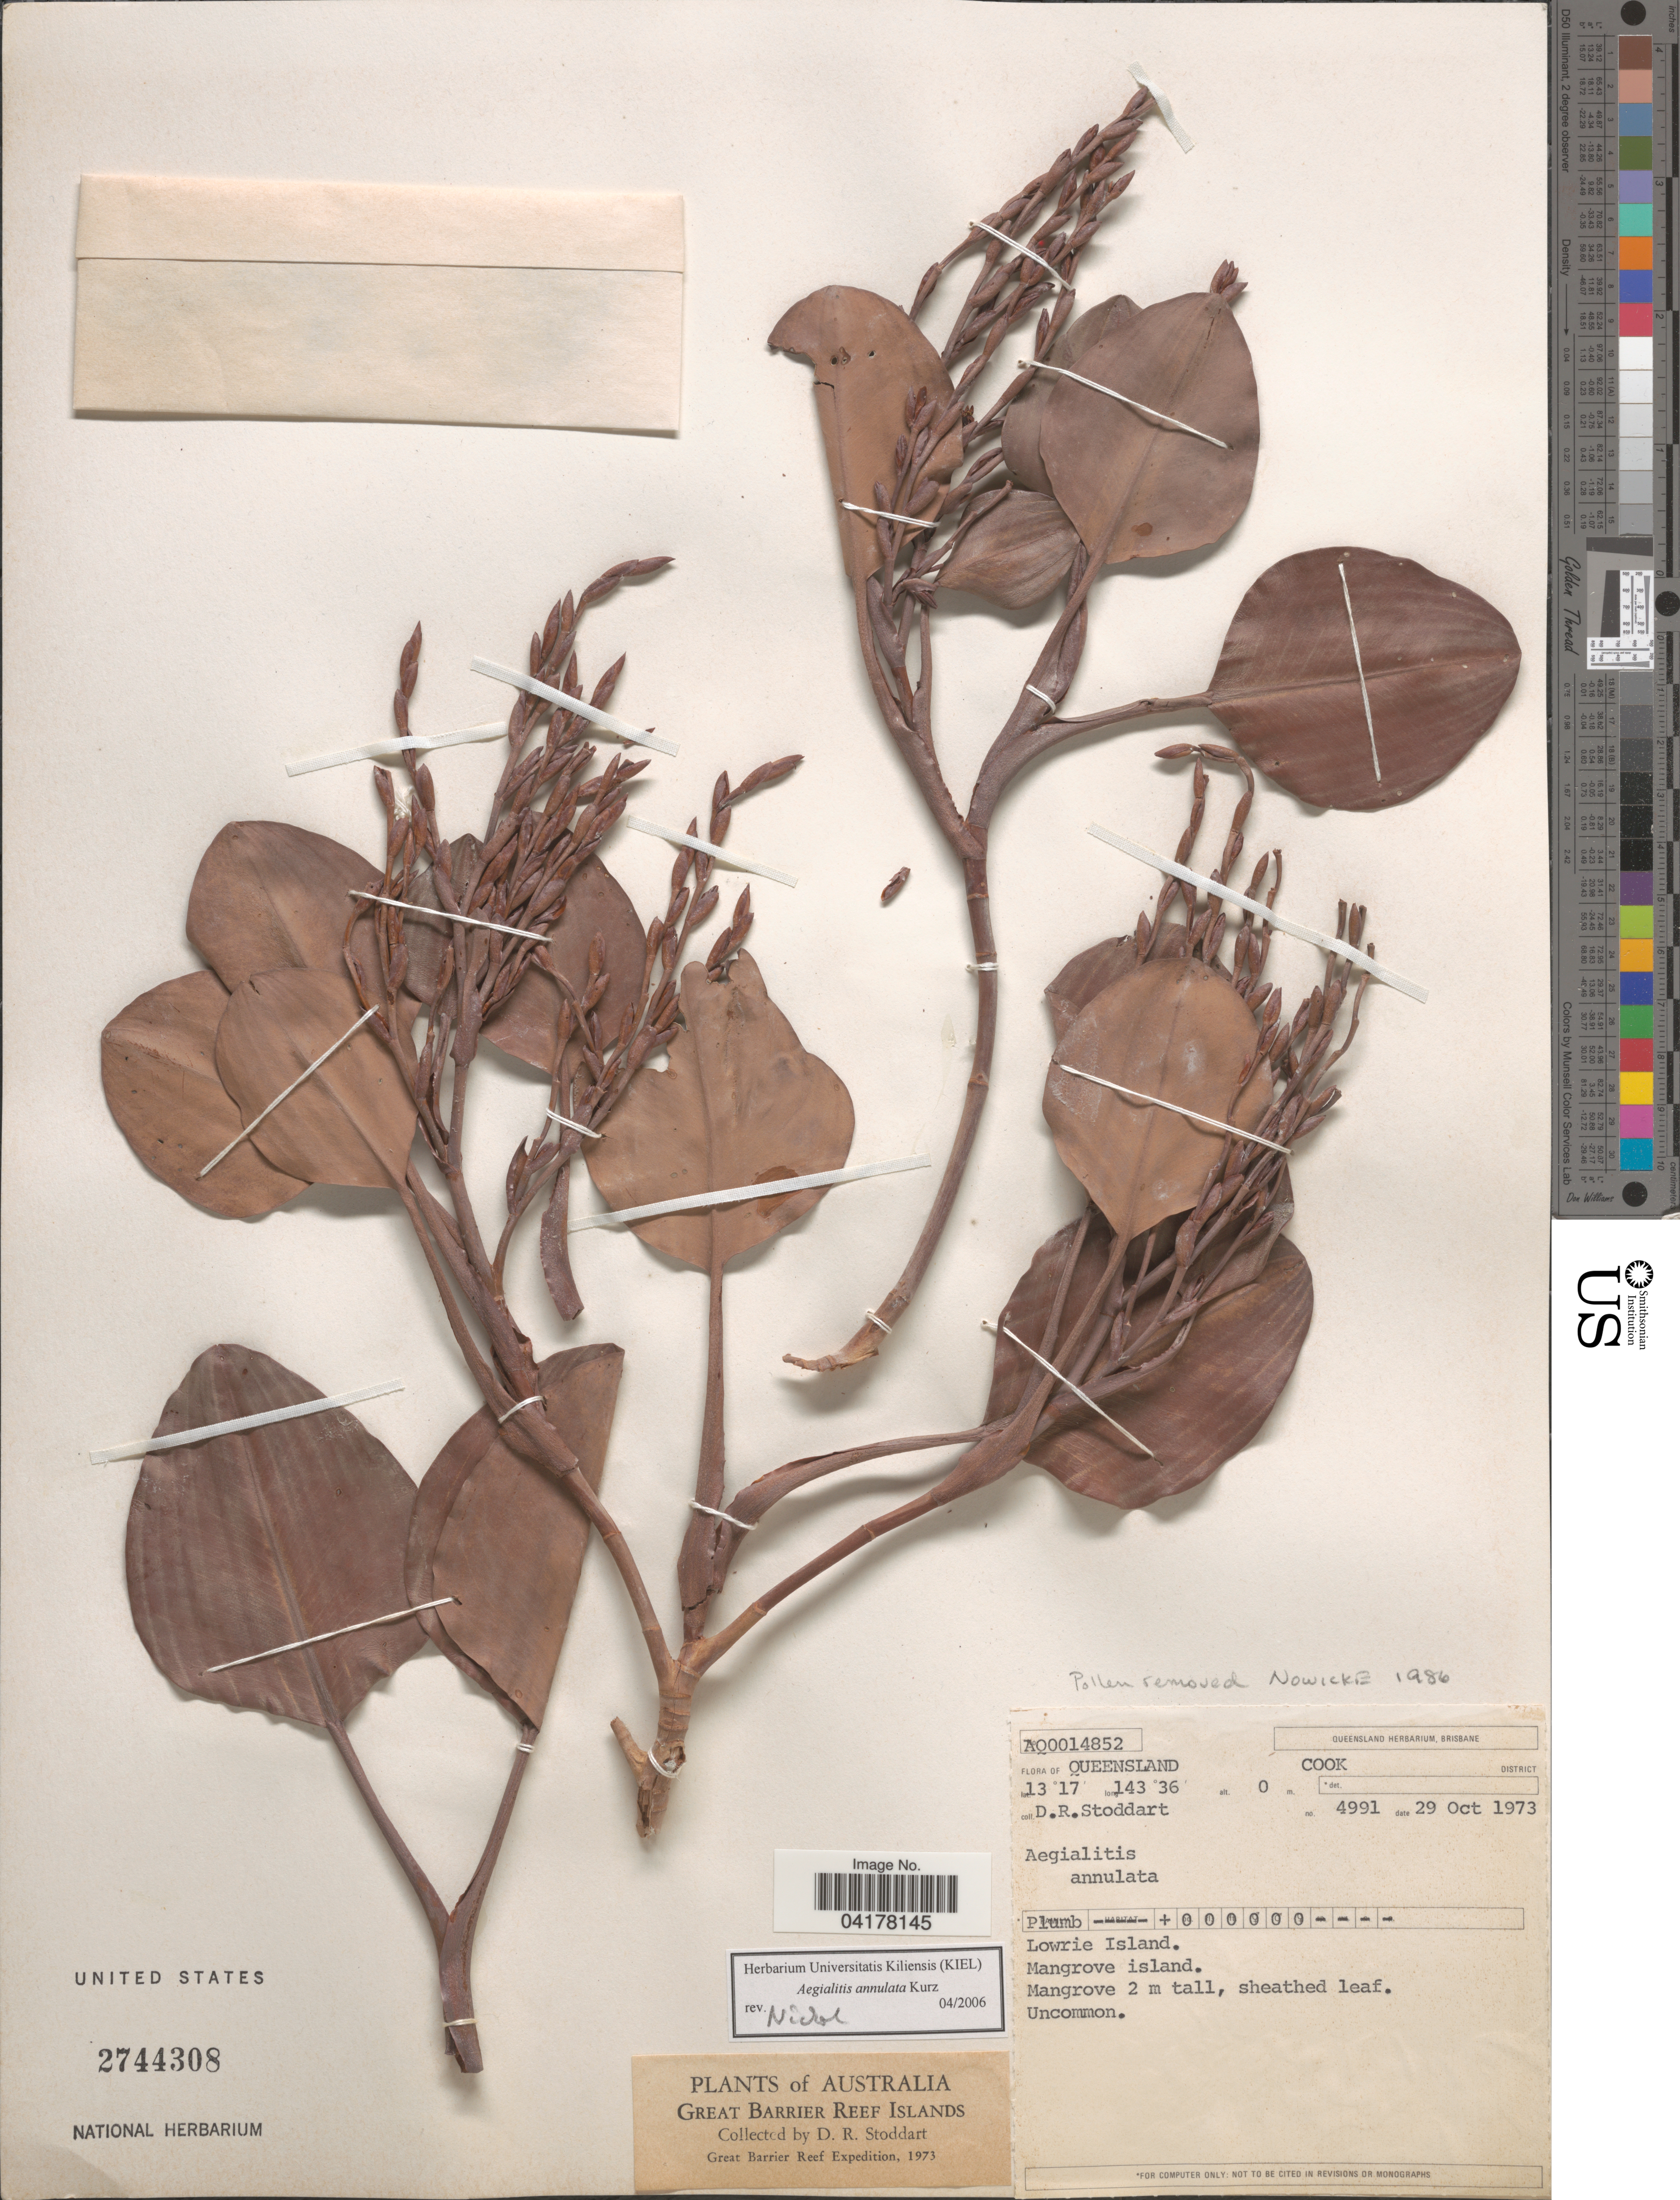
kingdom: Plantae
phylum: Tracheophyta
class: Magnoliopsida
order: Caryophyllales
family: Plumbaginaceae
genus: Aegialitis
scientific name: Aegialitis annulata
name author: R. Br.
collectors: D. R. Stoddart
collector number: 4991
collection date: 1973-10-29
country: Australia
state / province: Queensland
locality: Cook District. Lowrie Island. Mangrove island. Great Barrier Reef Islands. Great Barrier Reef Expedition, 1973.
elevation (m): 0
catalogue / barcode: US 2744308